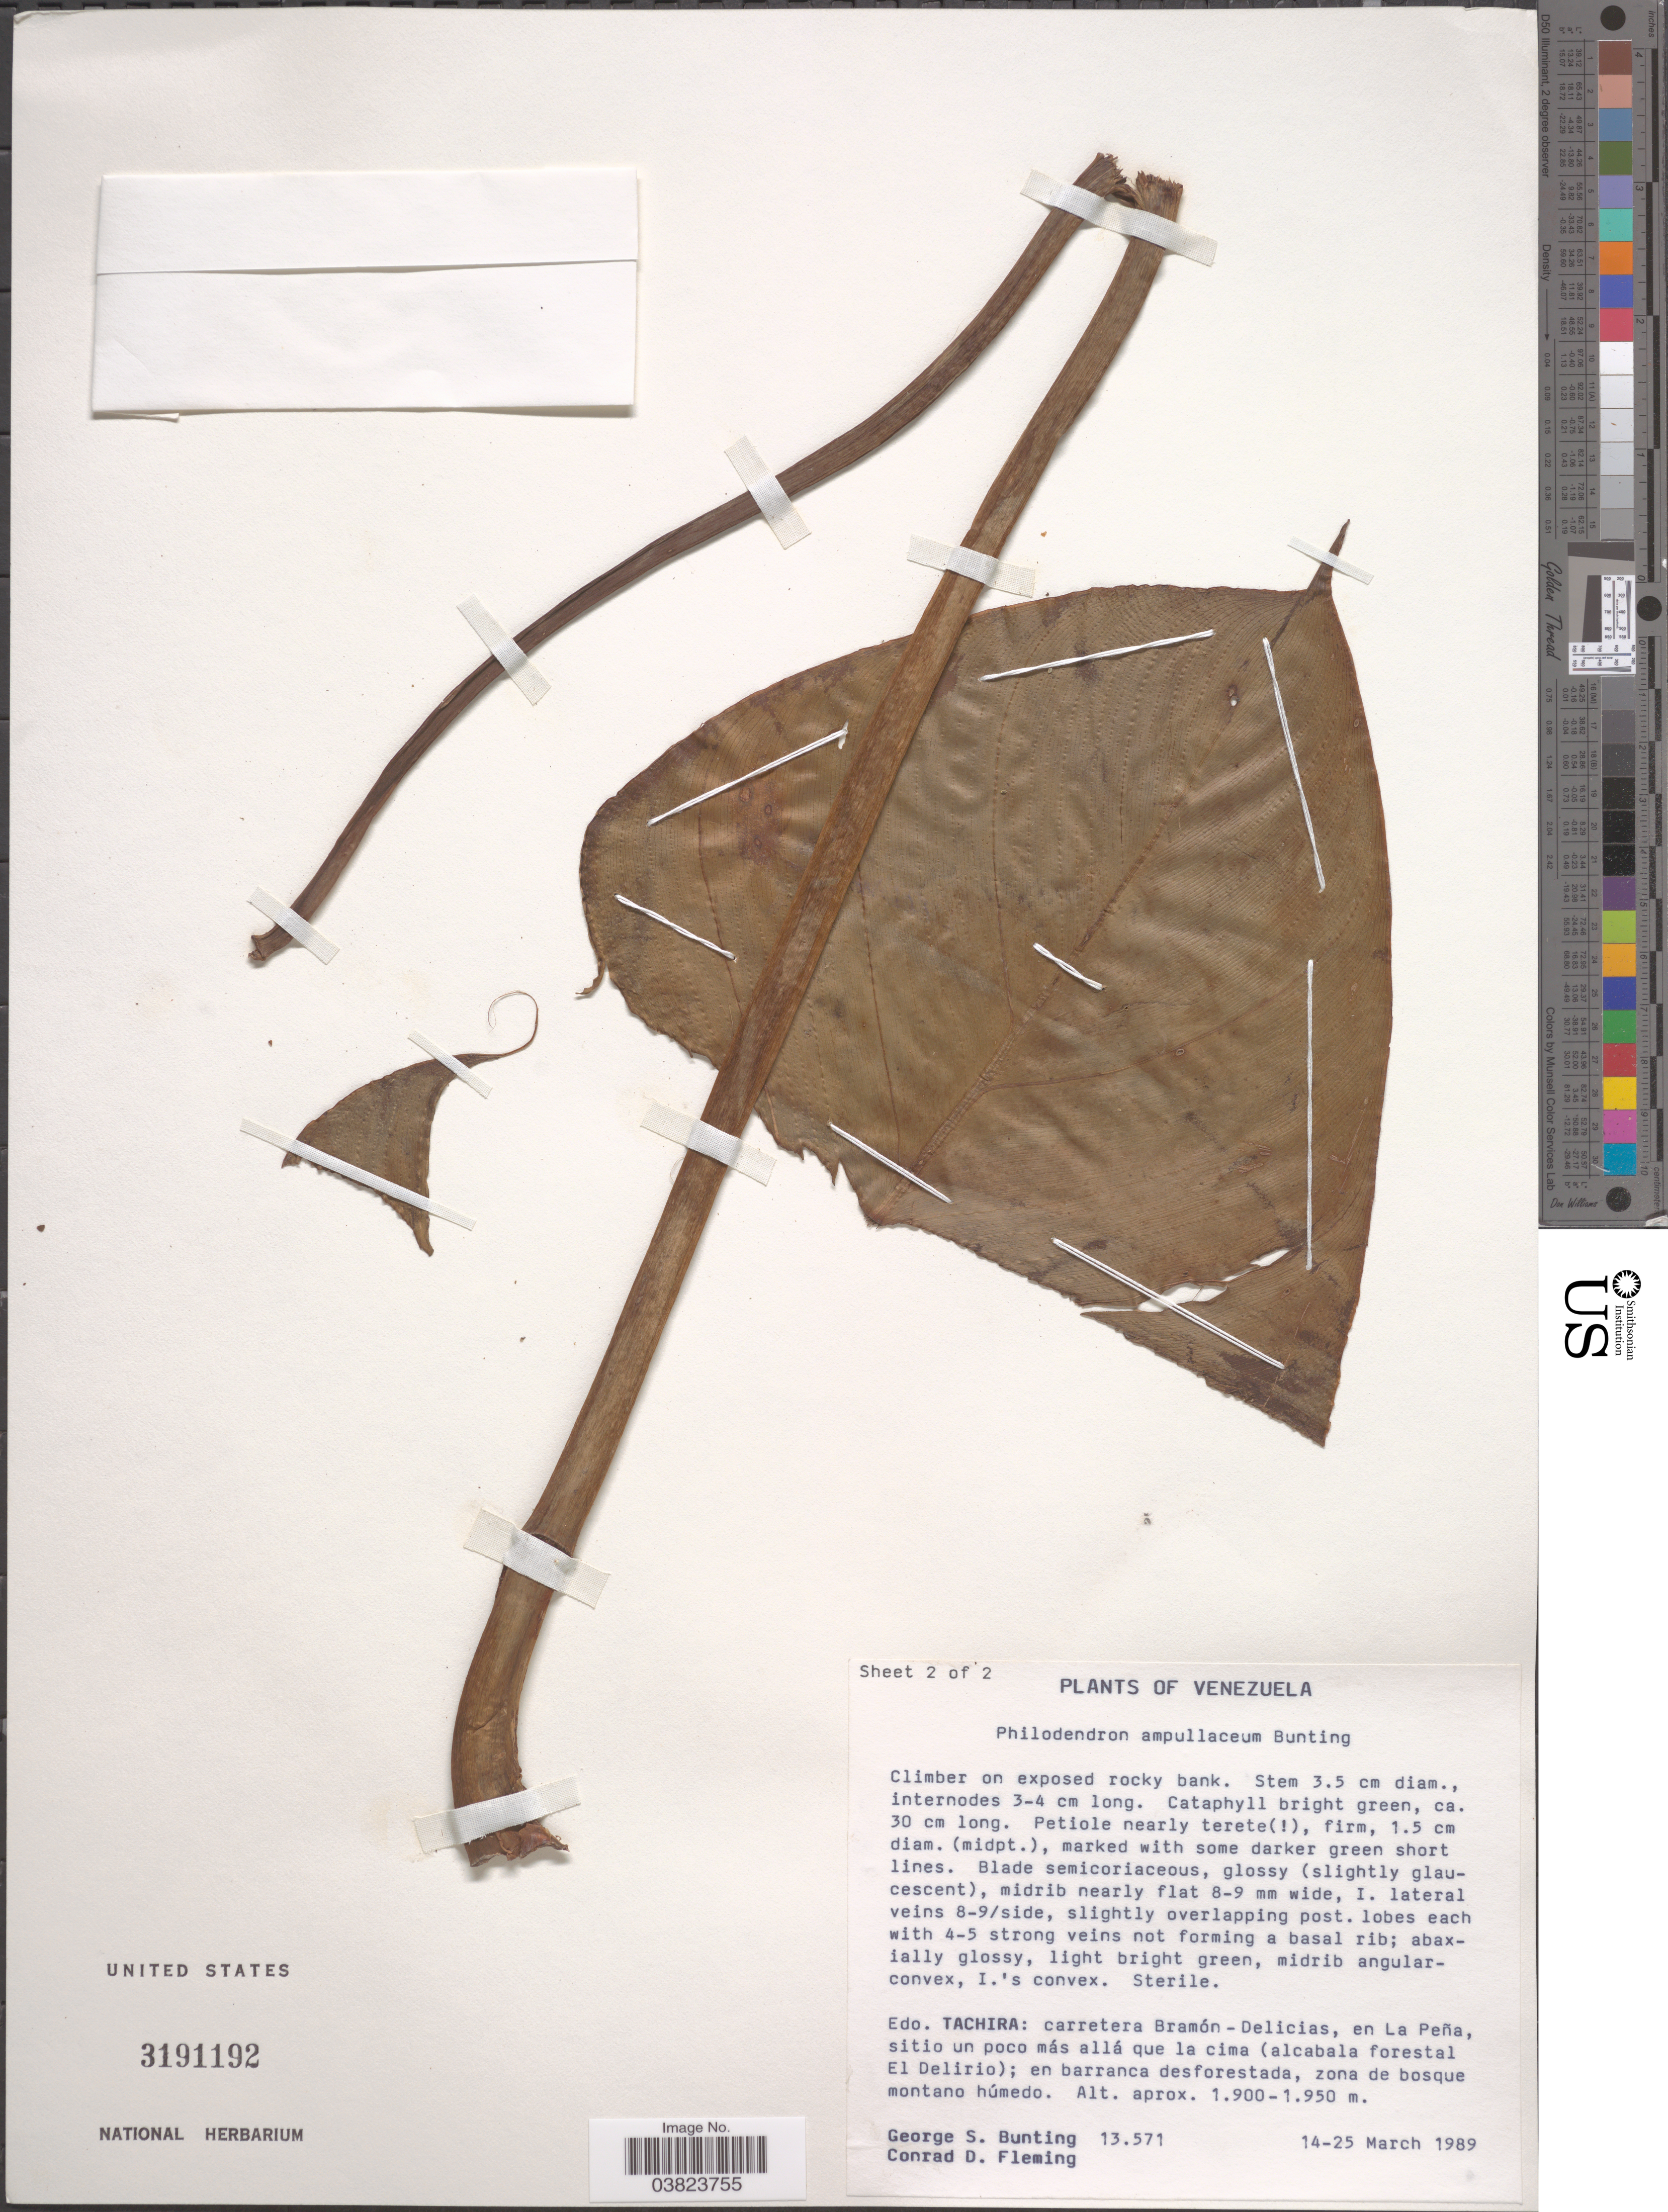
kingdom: Plantae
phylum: Tracheophyta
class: Liliopsida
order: Alismatales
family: Araceae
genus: Philodendron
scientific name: Philodendron ampullaceum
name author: G.S. Bunting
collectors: G. S. Bunting & C. Fleming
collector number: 13571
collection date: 1989-03-14/1989-03-25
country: Venezuela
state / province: Tachira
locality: Edo. Tachira: carretera Bramón - Delicias, en La Peña, sitio un poco más allá que la cima (alcabala forestal El Delirio); en barranca desforestada, zona de bosque montano húmedo.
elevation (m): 1900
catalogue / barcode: US 3191192